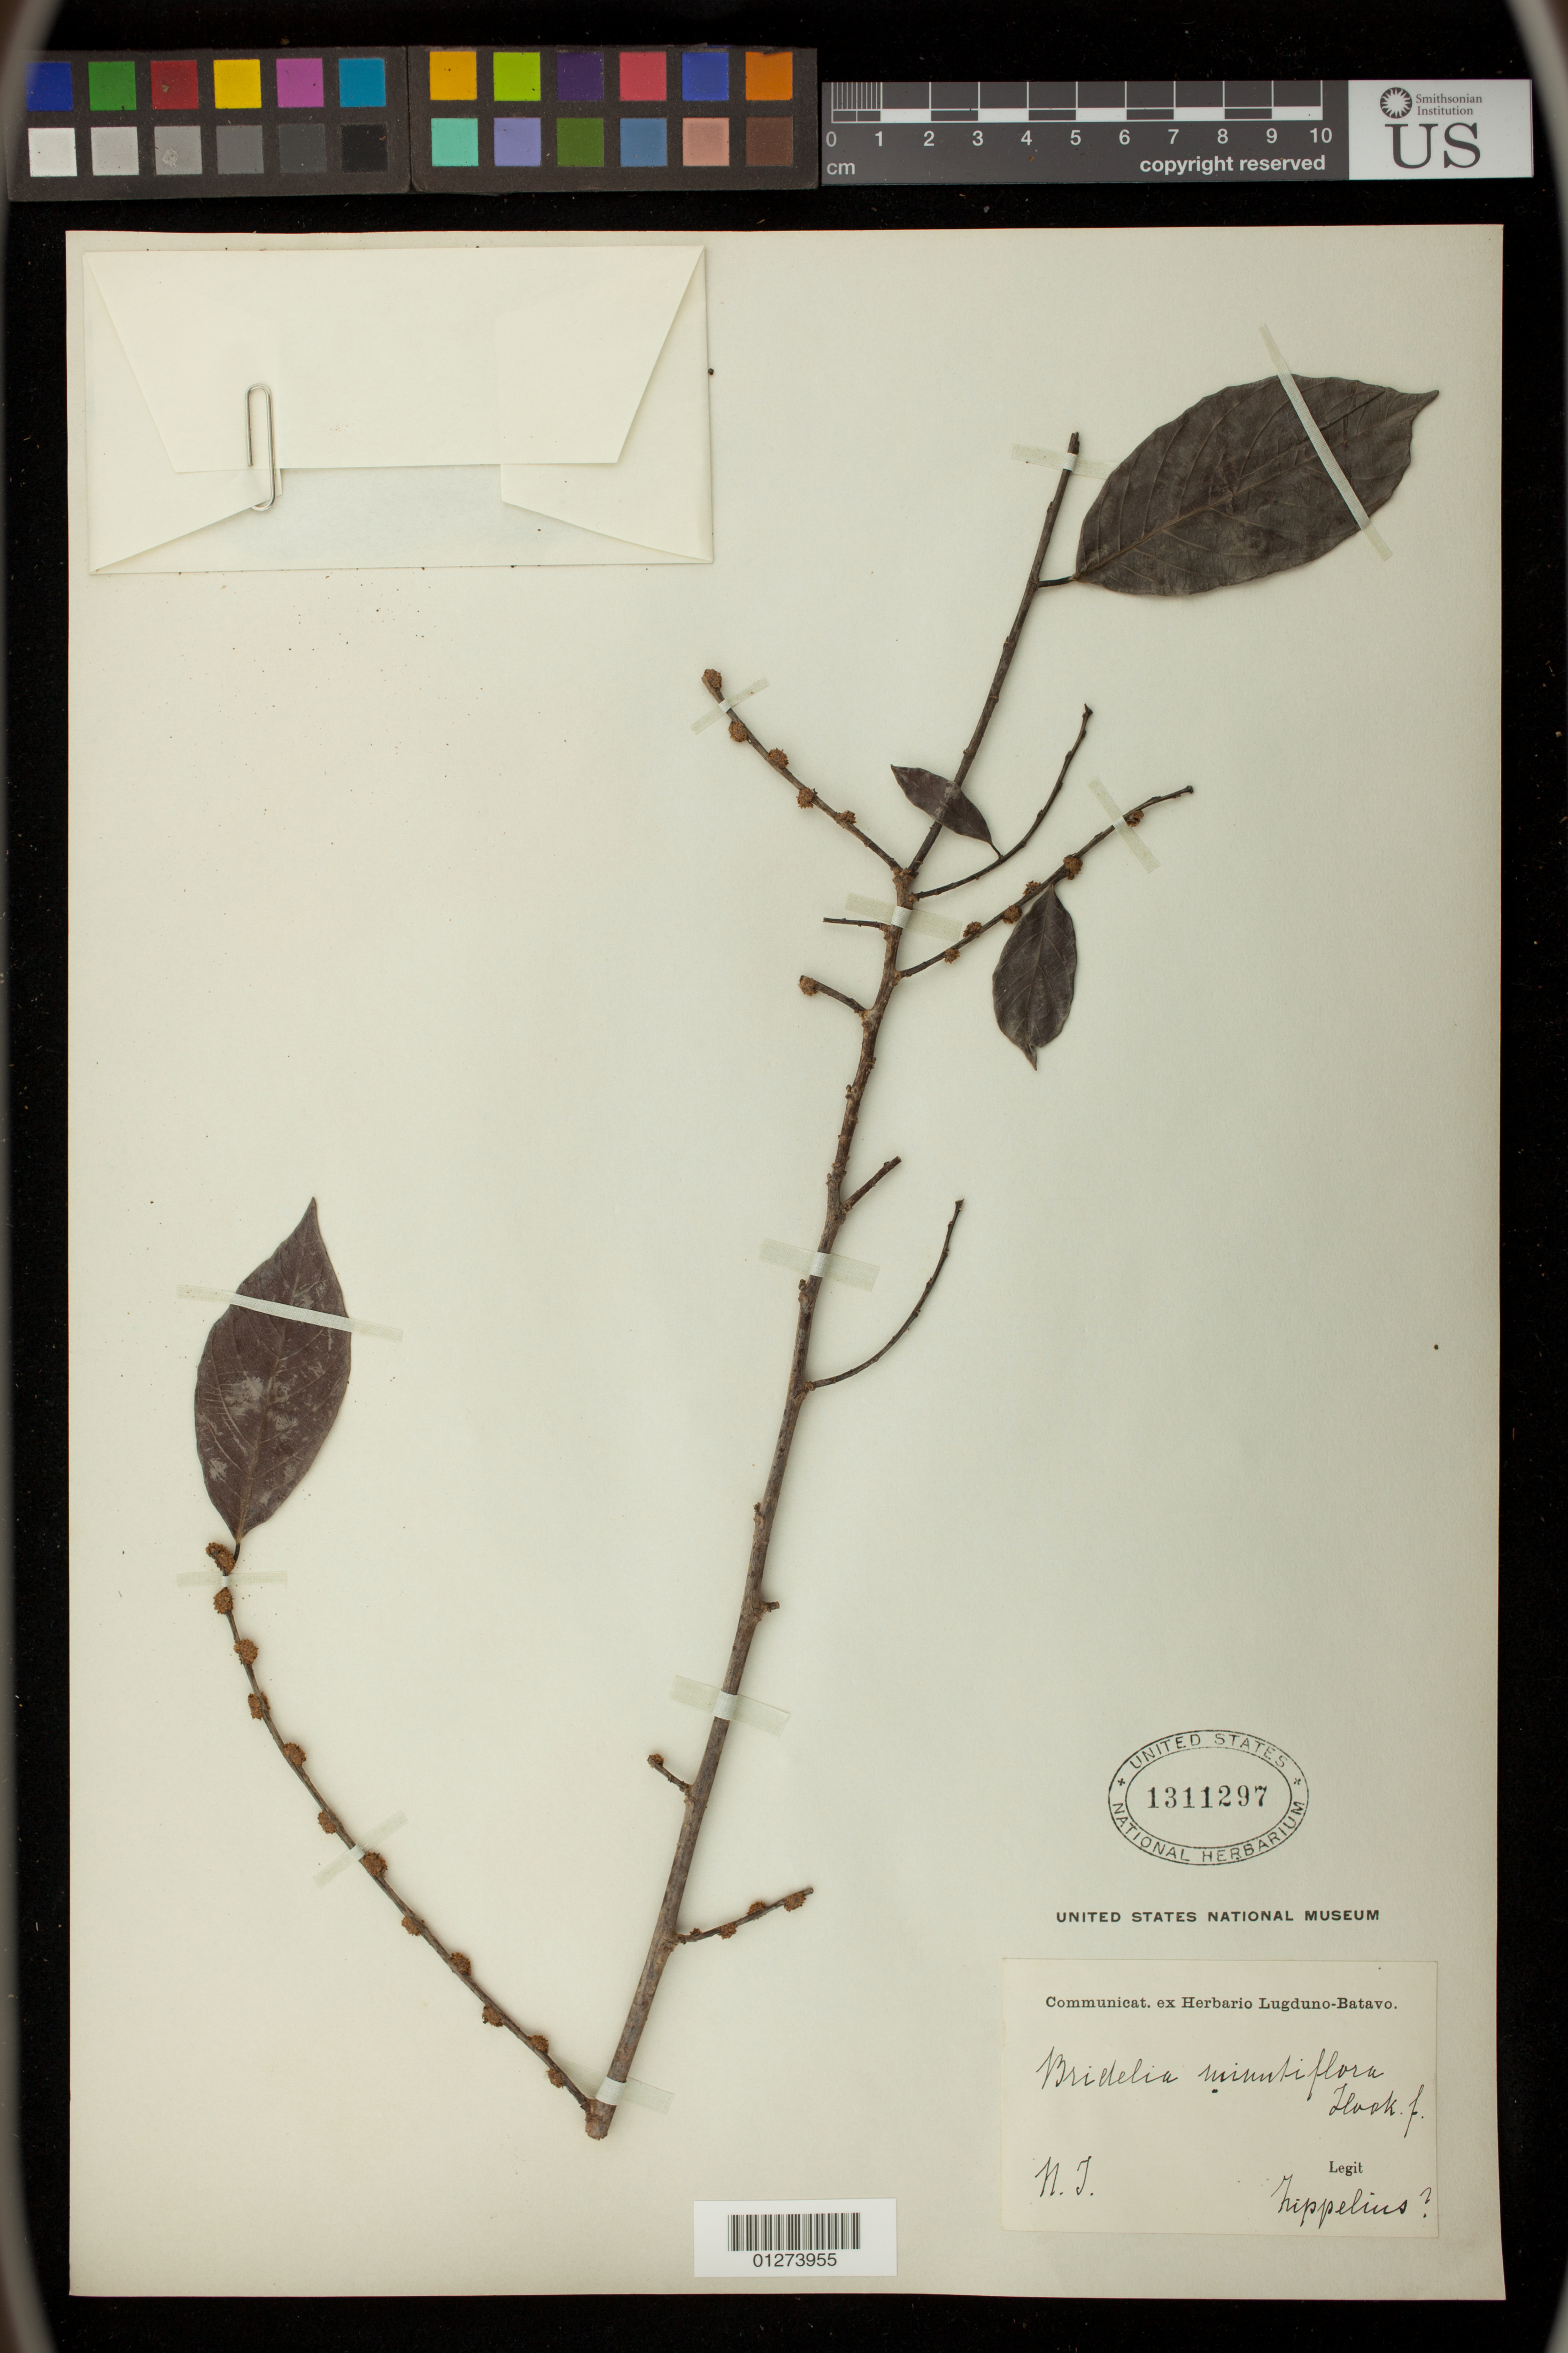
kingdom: Plantae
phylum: Tracheophyta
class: Magnoliopsida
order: Malpighiales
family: Phyllanthaceae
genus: Bridelia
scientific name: Bridelia insulana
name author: Hance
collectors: A. Zippelius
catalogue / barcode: US 1311297